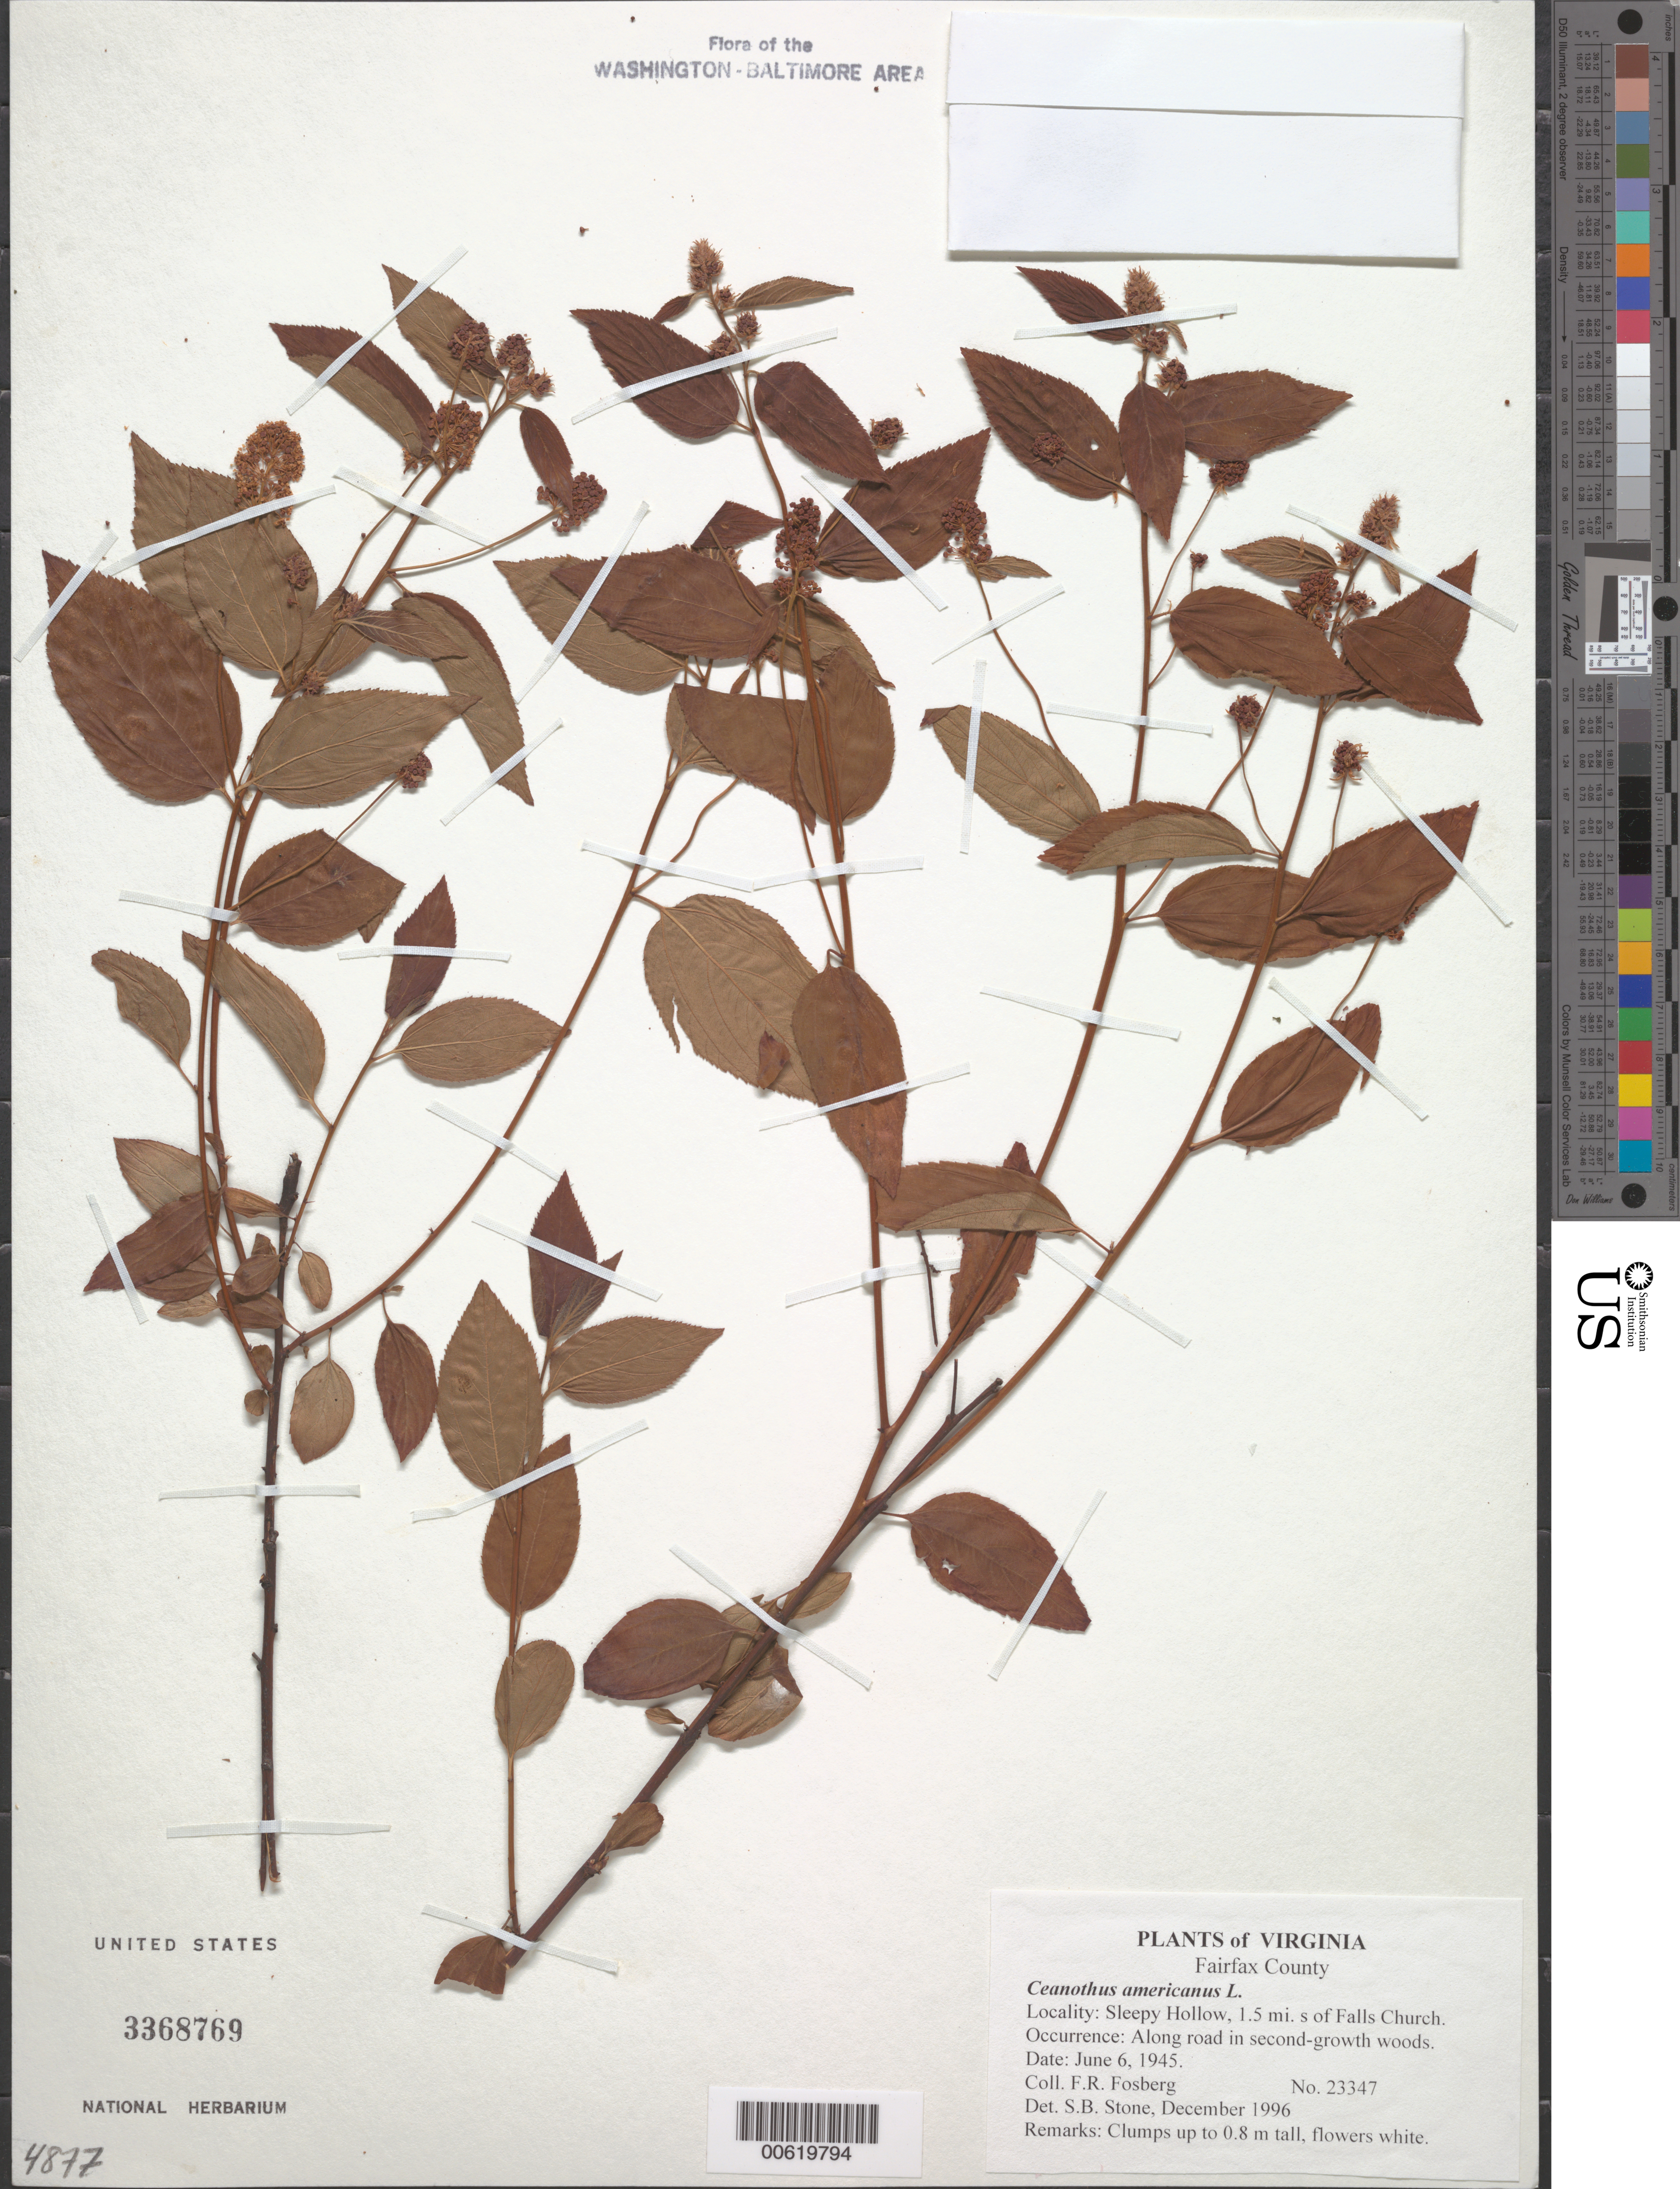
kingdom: Plantae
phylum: Tracheophyta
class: Magnoliopsida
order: Rosales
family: Rhamnaceae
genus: Ceanothus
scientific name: Ceanothus americanus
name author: L.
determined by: Stone, S. B.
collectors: F. R. Fosberg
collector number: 23347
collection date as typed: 06 Jun 1945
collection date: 1945-06-06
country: United States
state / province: Virginia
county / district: Fairfax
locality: Sleepy Hollow, 1.5 mi. S of Falls Church.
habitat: Along road in second-growth woods.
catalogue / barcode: US 3368769